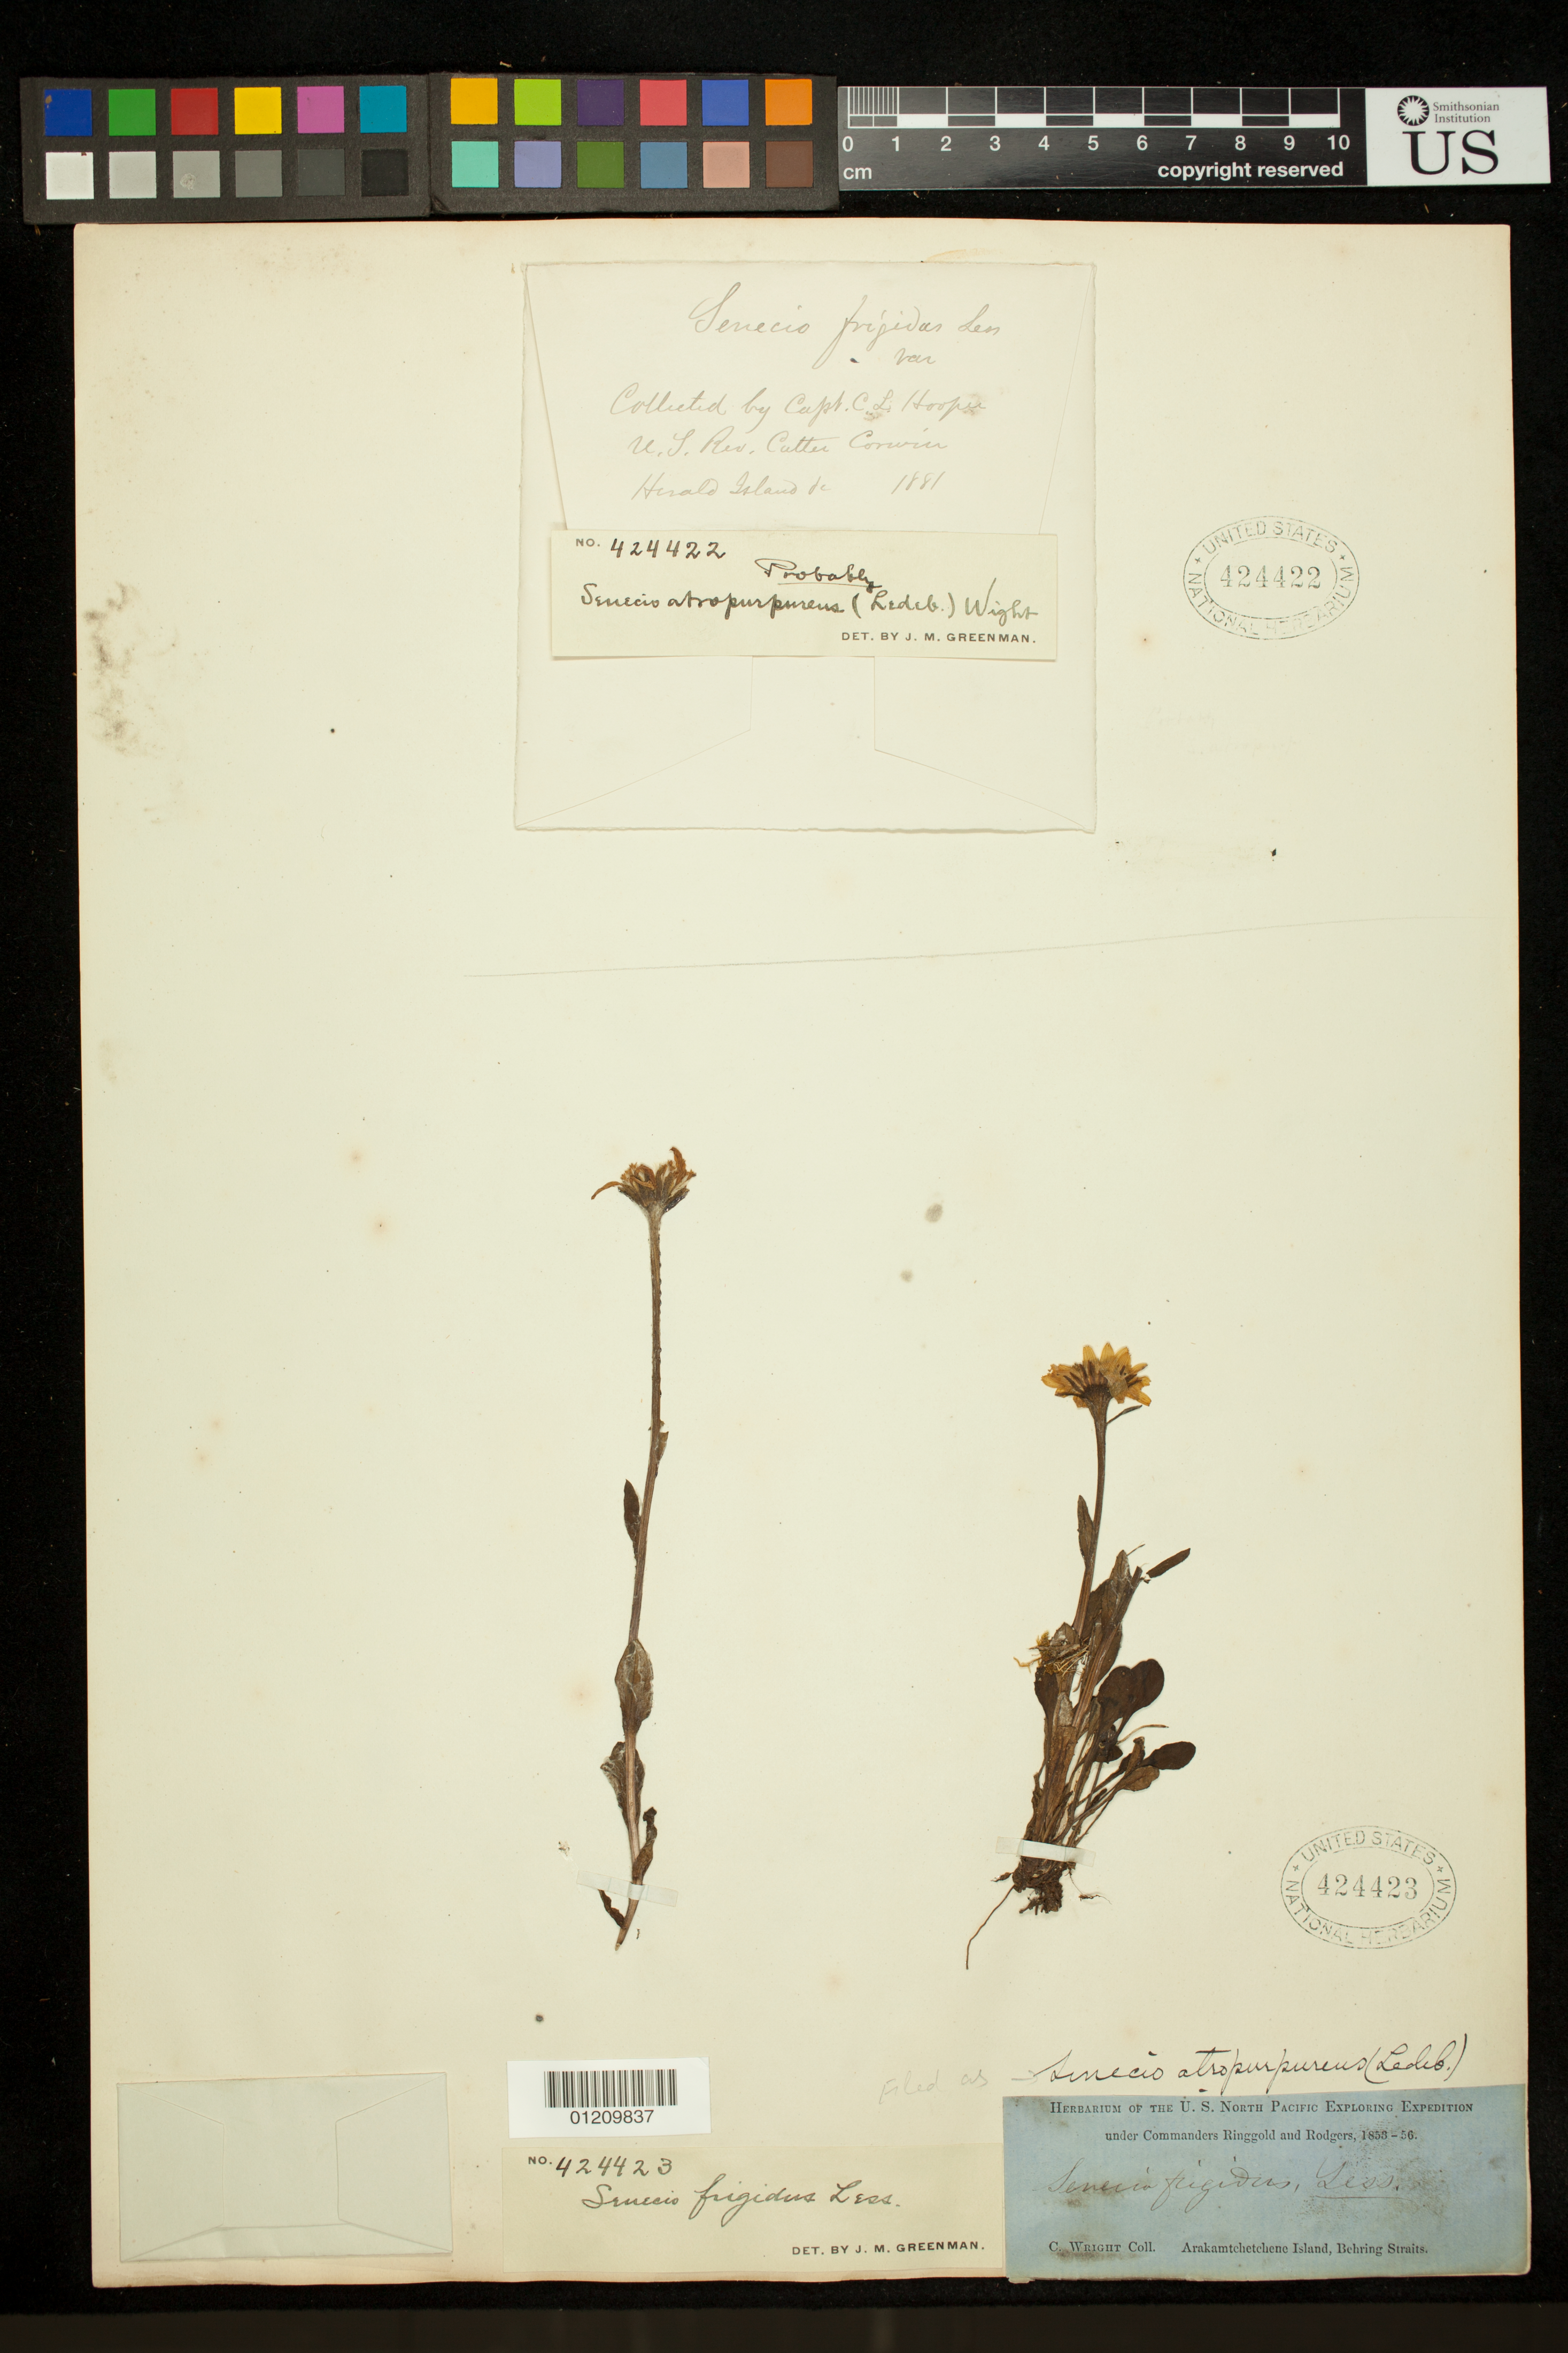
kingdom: Plantae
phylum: Tracheophyta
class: Magnoliopsida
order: Asterales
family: Asteraceae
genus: Tephroseris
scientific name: Tephroseris integrifolia subsp. atropurpurea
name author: (Ledeb.) B. Nord.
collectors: C. Hooper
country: Russian Federation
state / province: Chukotka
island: Gerald [ Herald ]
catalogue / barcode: US 424422